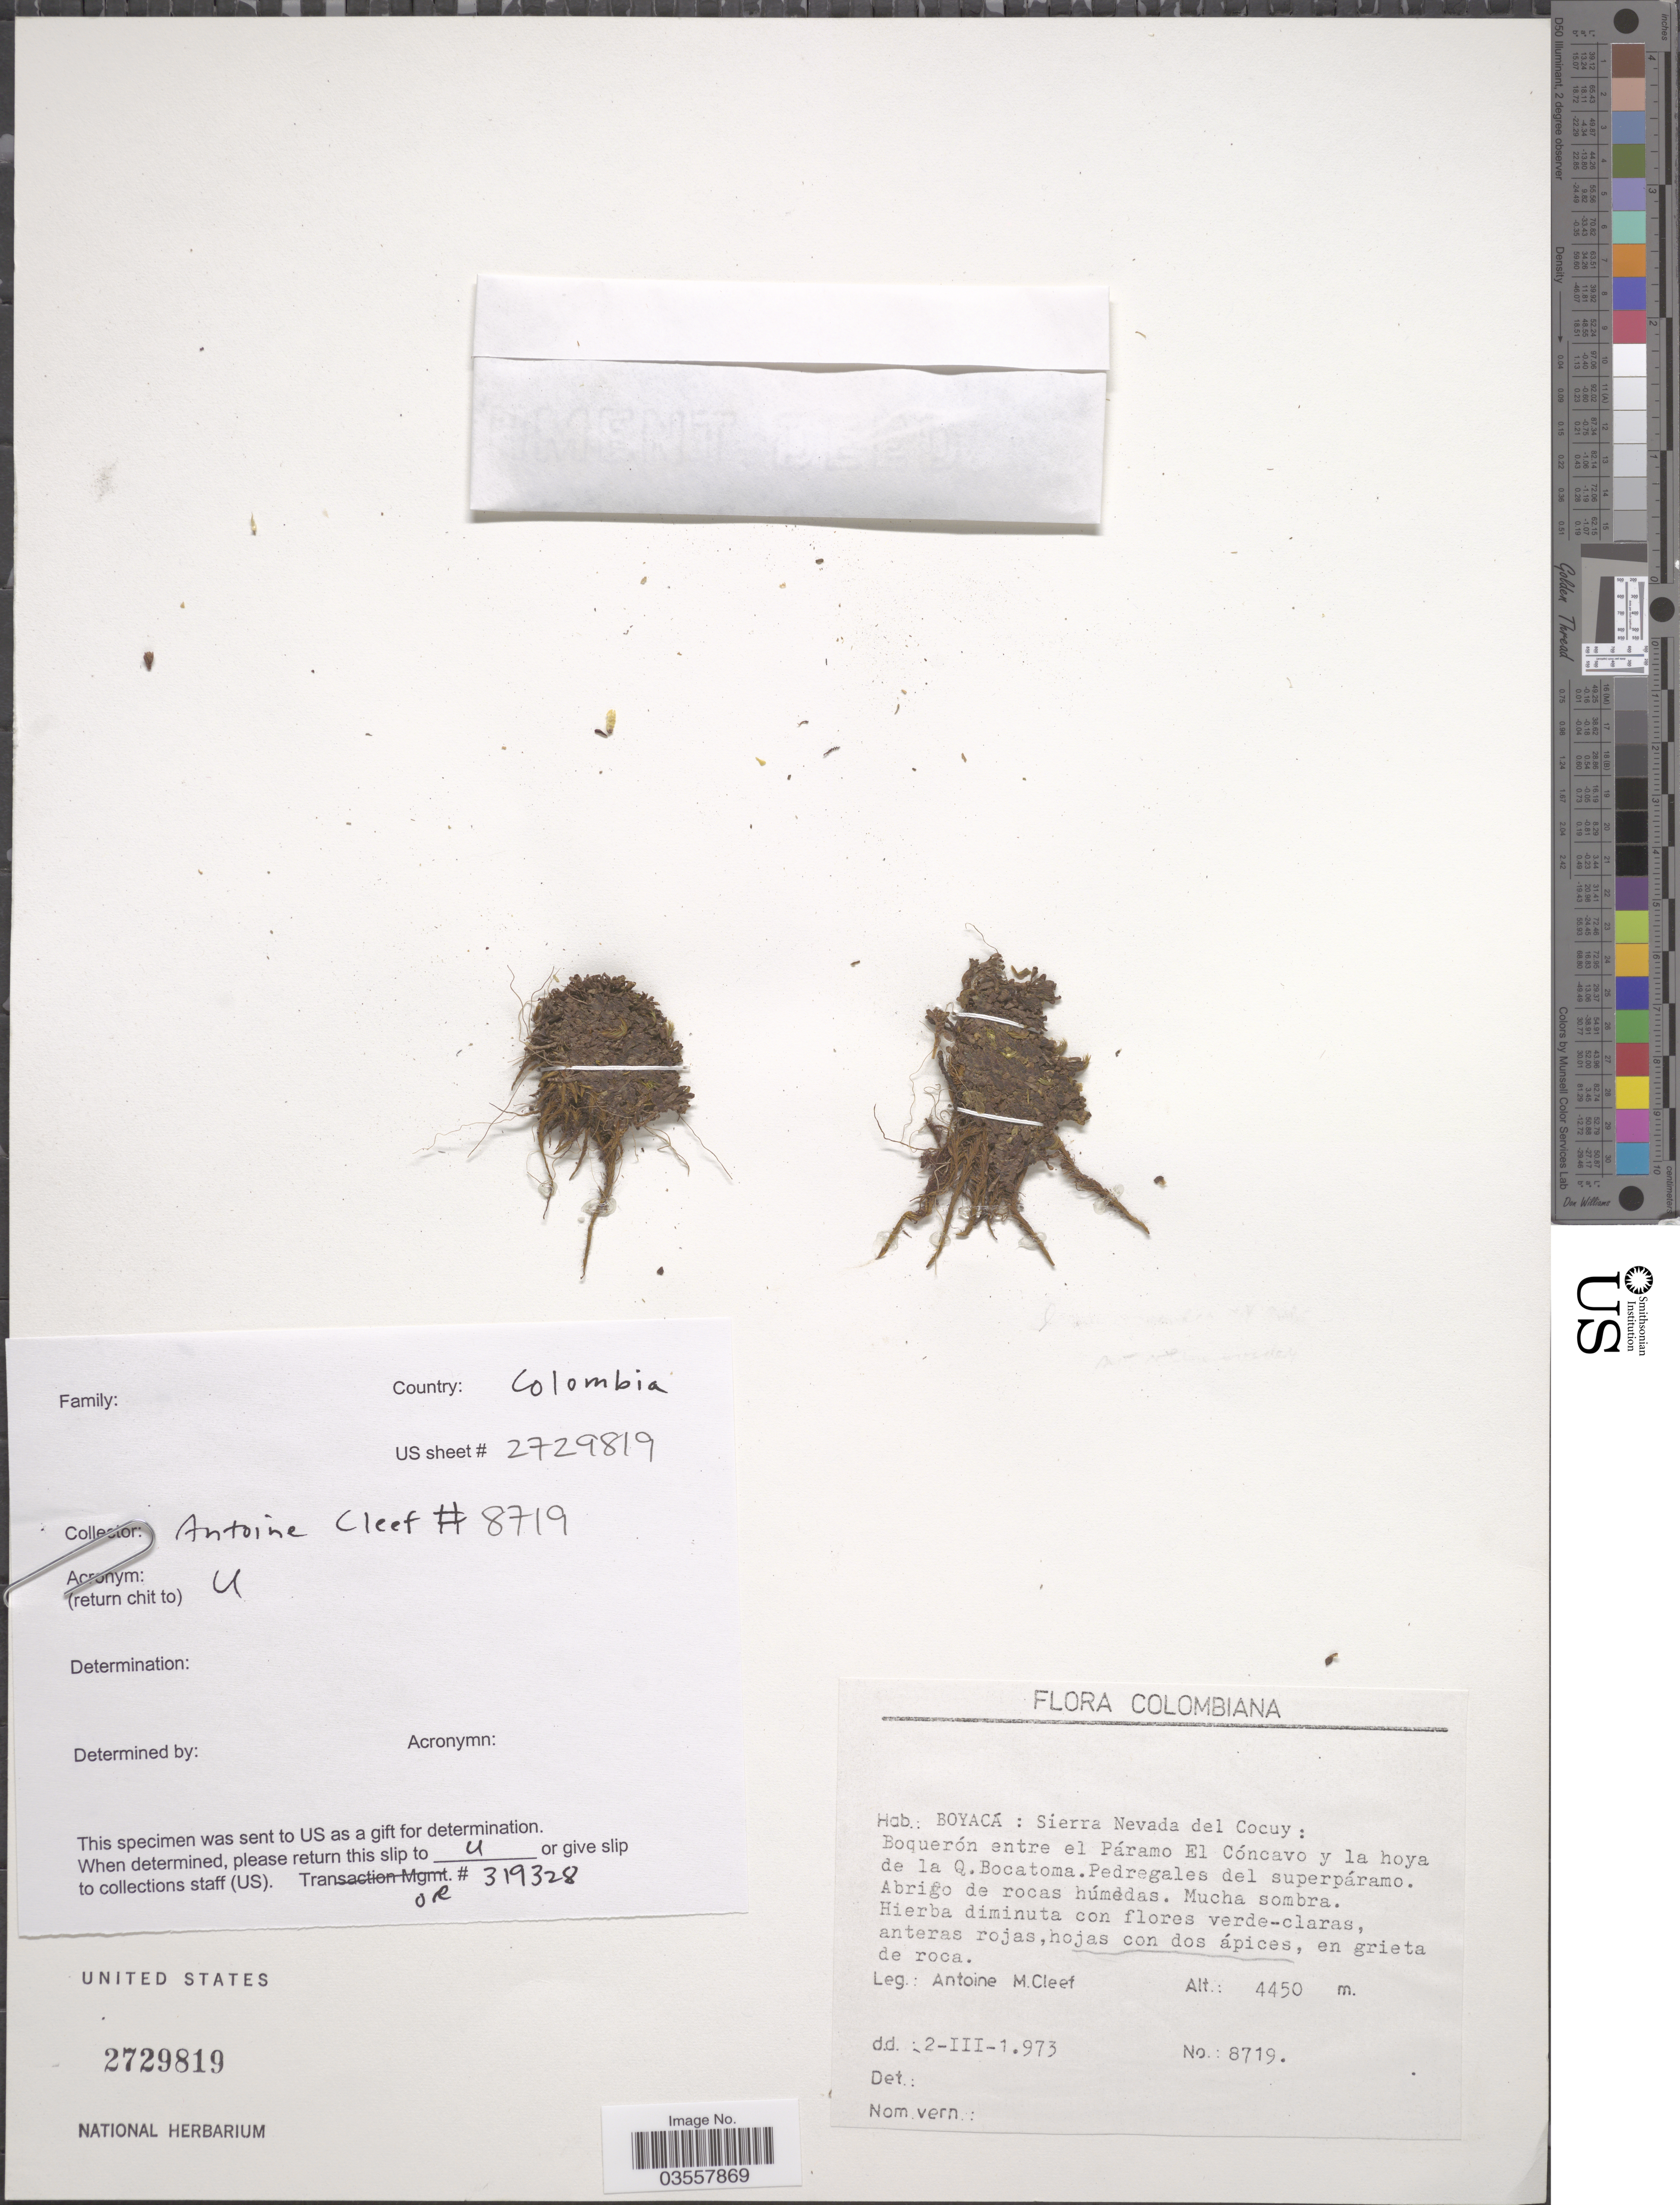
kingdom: Plantae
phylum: Tracheophyta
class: Magnoliopsida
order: Caryophyllales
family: Caryophyllaceae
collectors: A. M. Cleef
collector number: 8719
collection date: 1973-03-02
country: Colombia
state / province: Boyacá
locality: Sierra Nevada del Cocuy, Boquerón entre el Páramo El Cóncavo y la hoya de la Q.Bocatoma.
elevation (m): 4450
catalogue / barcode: US 2729819